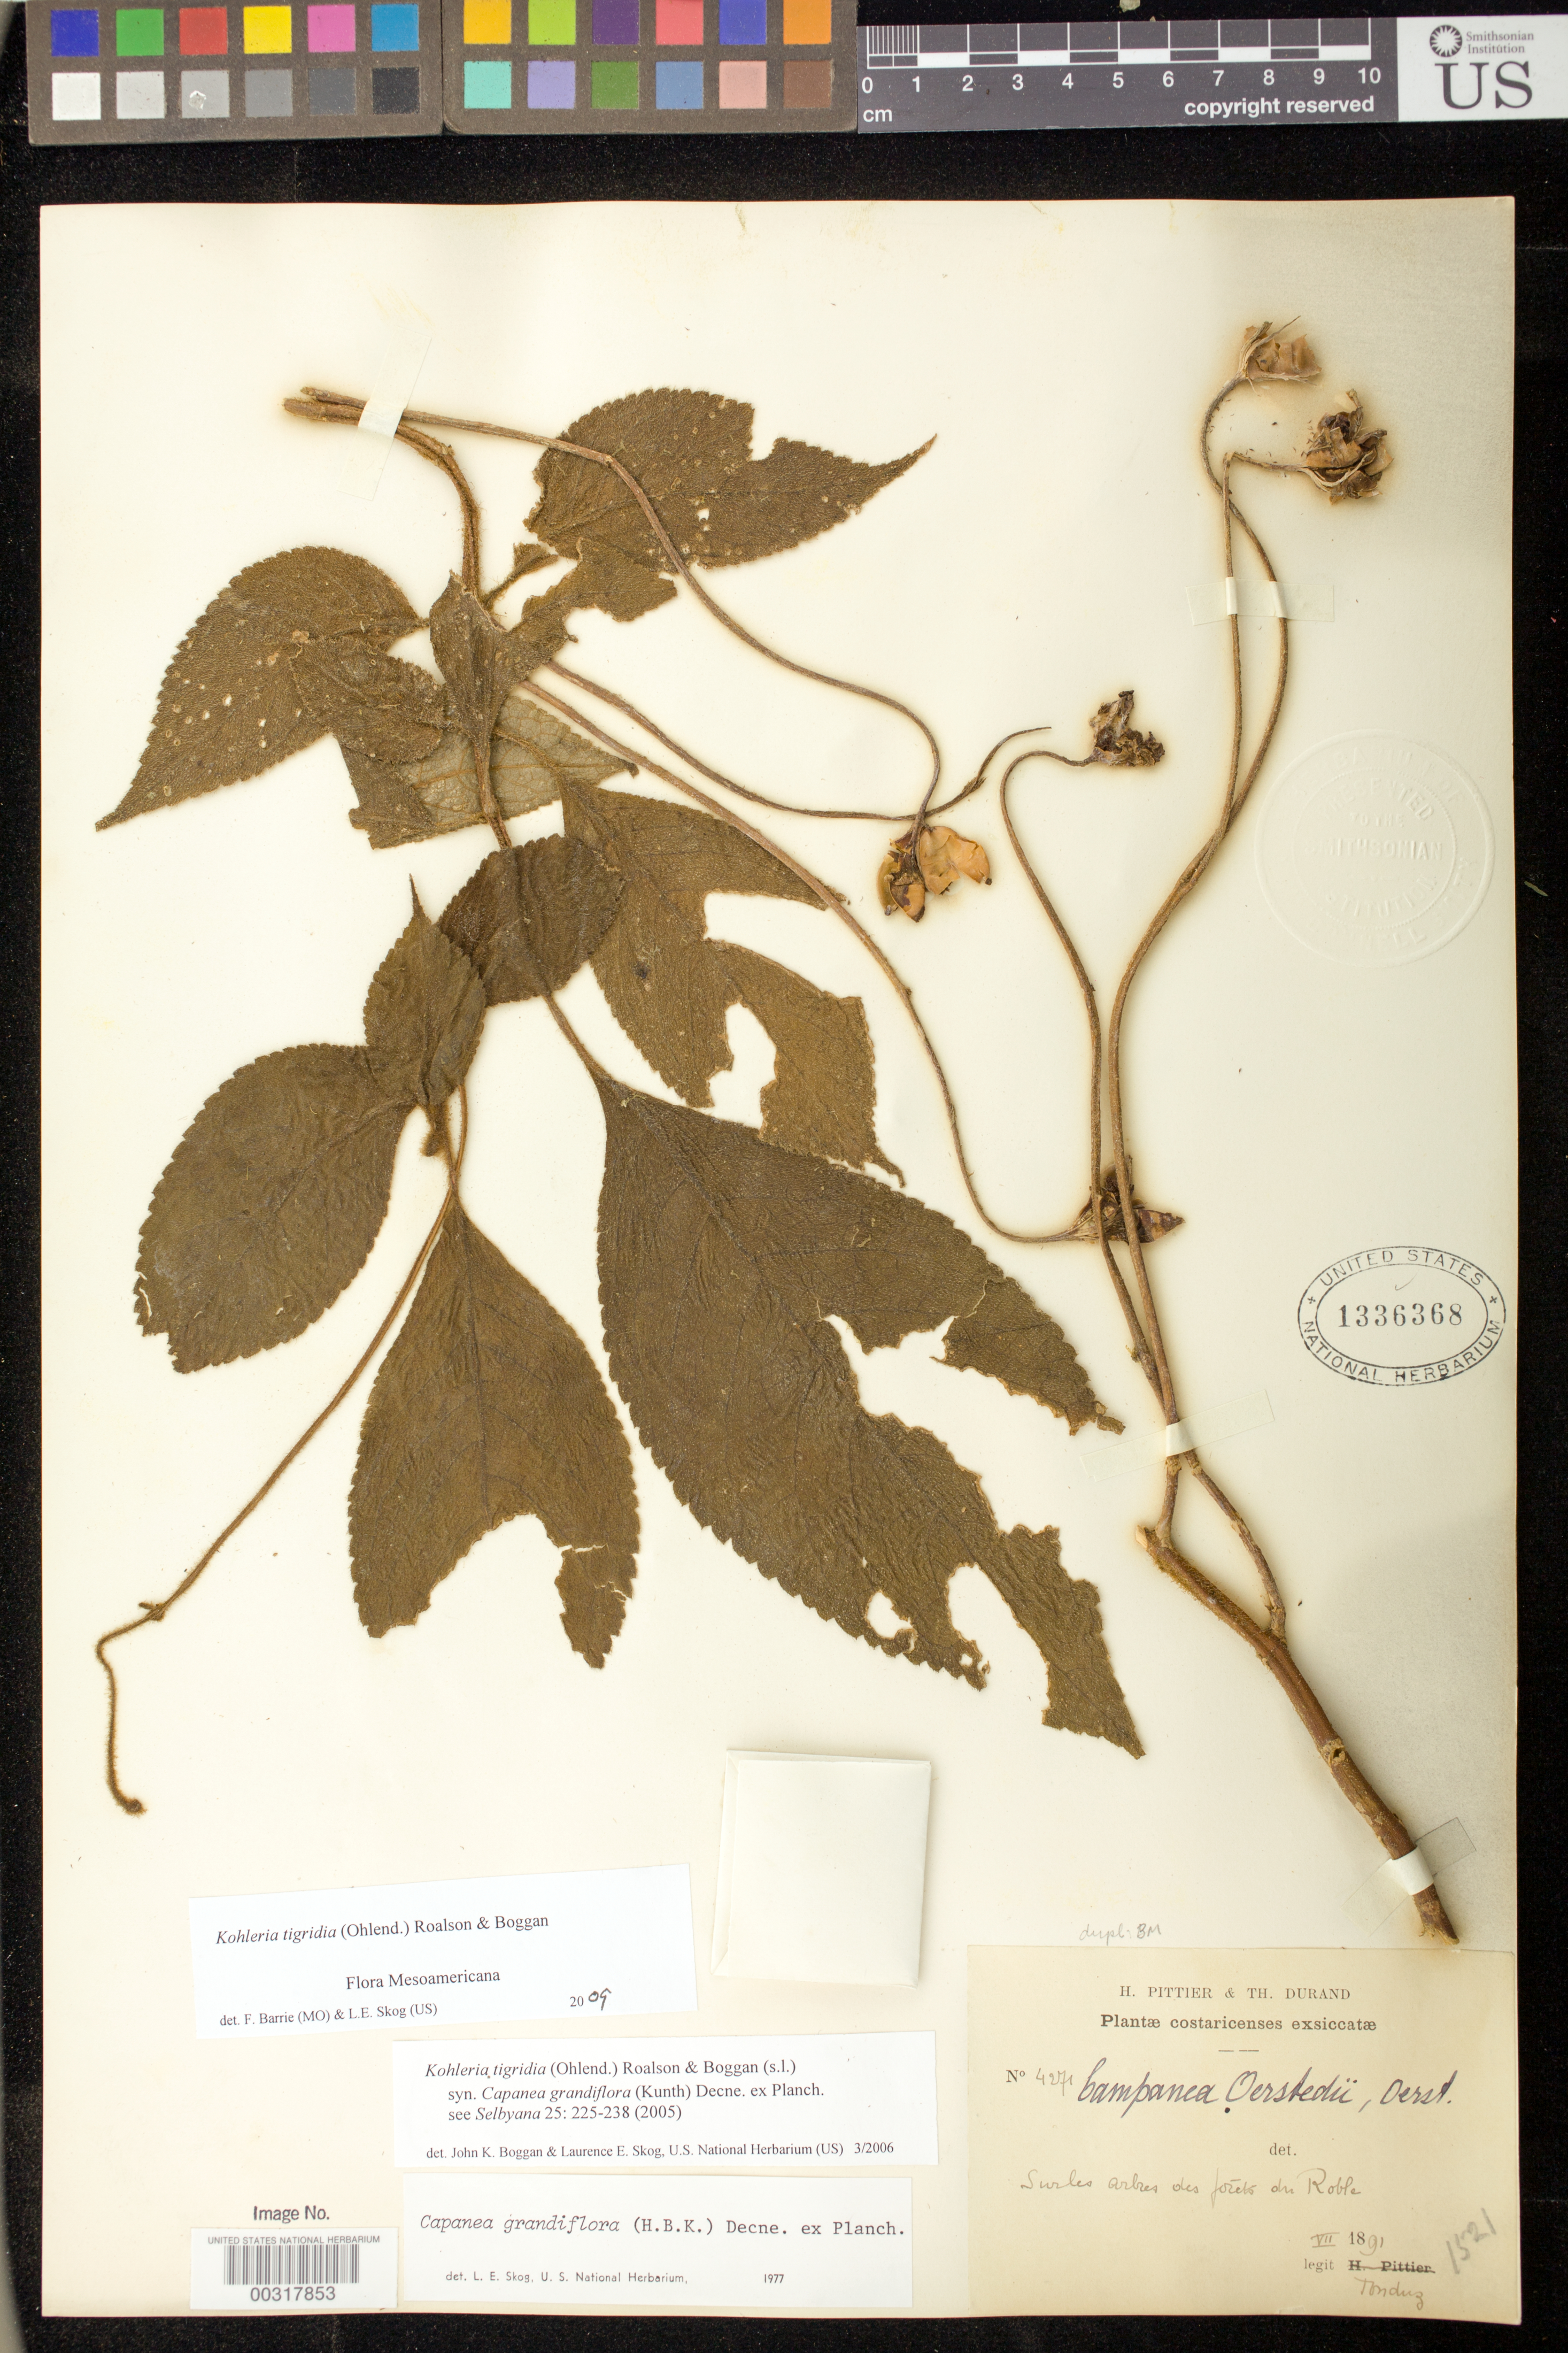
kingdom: Plantae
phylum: Tracheophyta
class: Magnoliopsida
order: Lamiales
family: Gesneriaceae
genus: Kohleria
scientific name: Kohleria tigridia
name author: (Ohlend.) Roalson & Boggan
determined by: Boggan, J. K.; Skog, L. E.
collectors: A. Tonduz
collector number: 427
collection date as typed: Jul 1891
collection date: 1891-07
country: Costa Rica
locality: Roble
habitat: Forests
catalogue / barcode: US 1336368